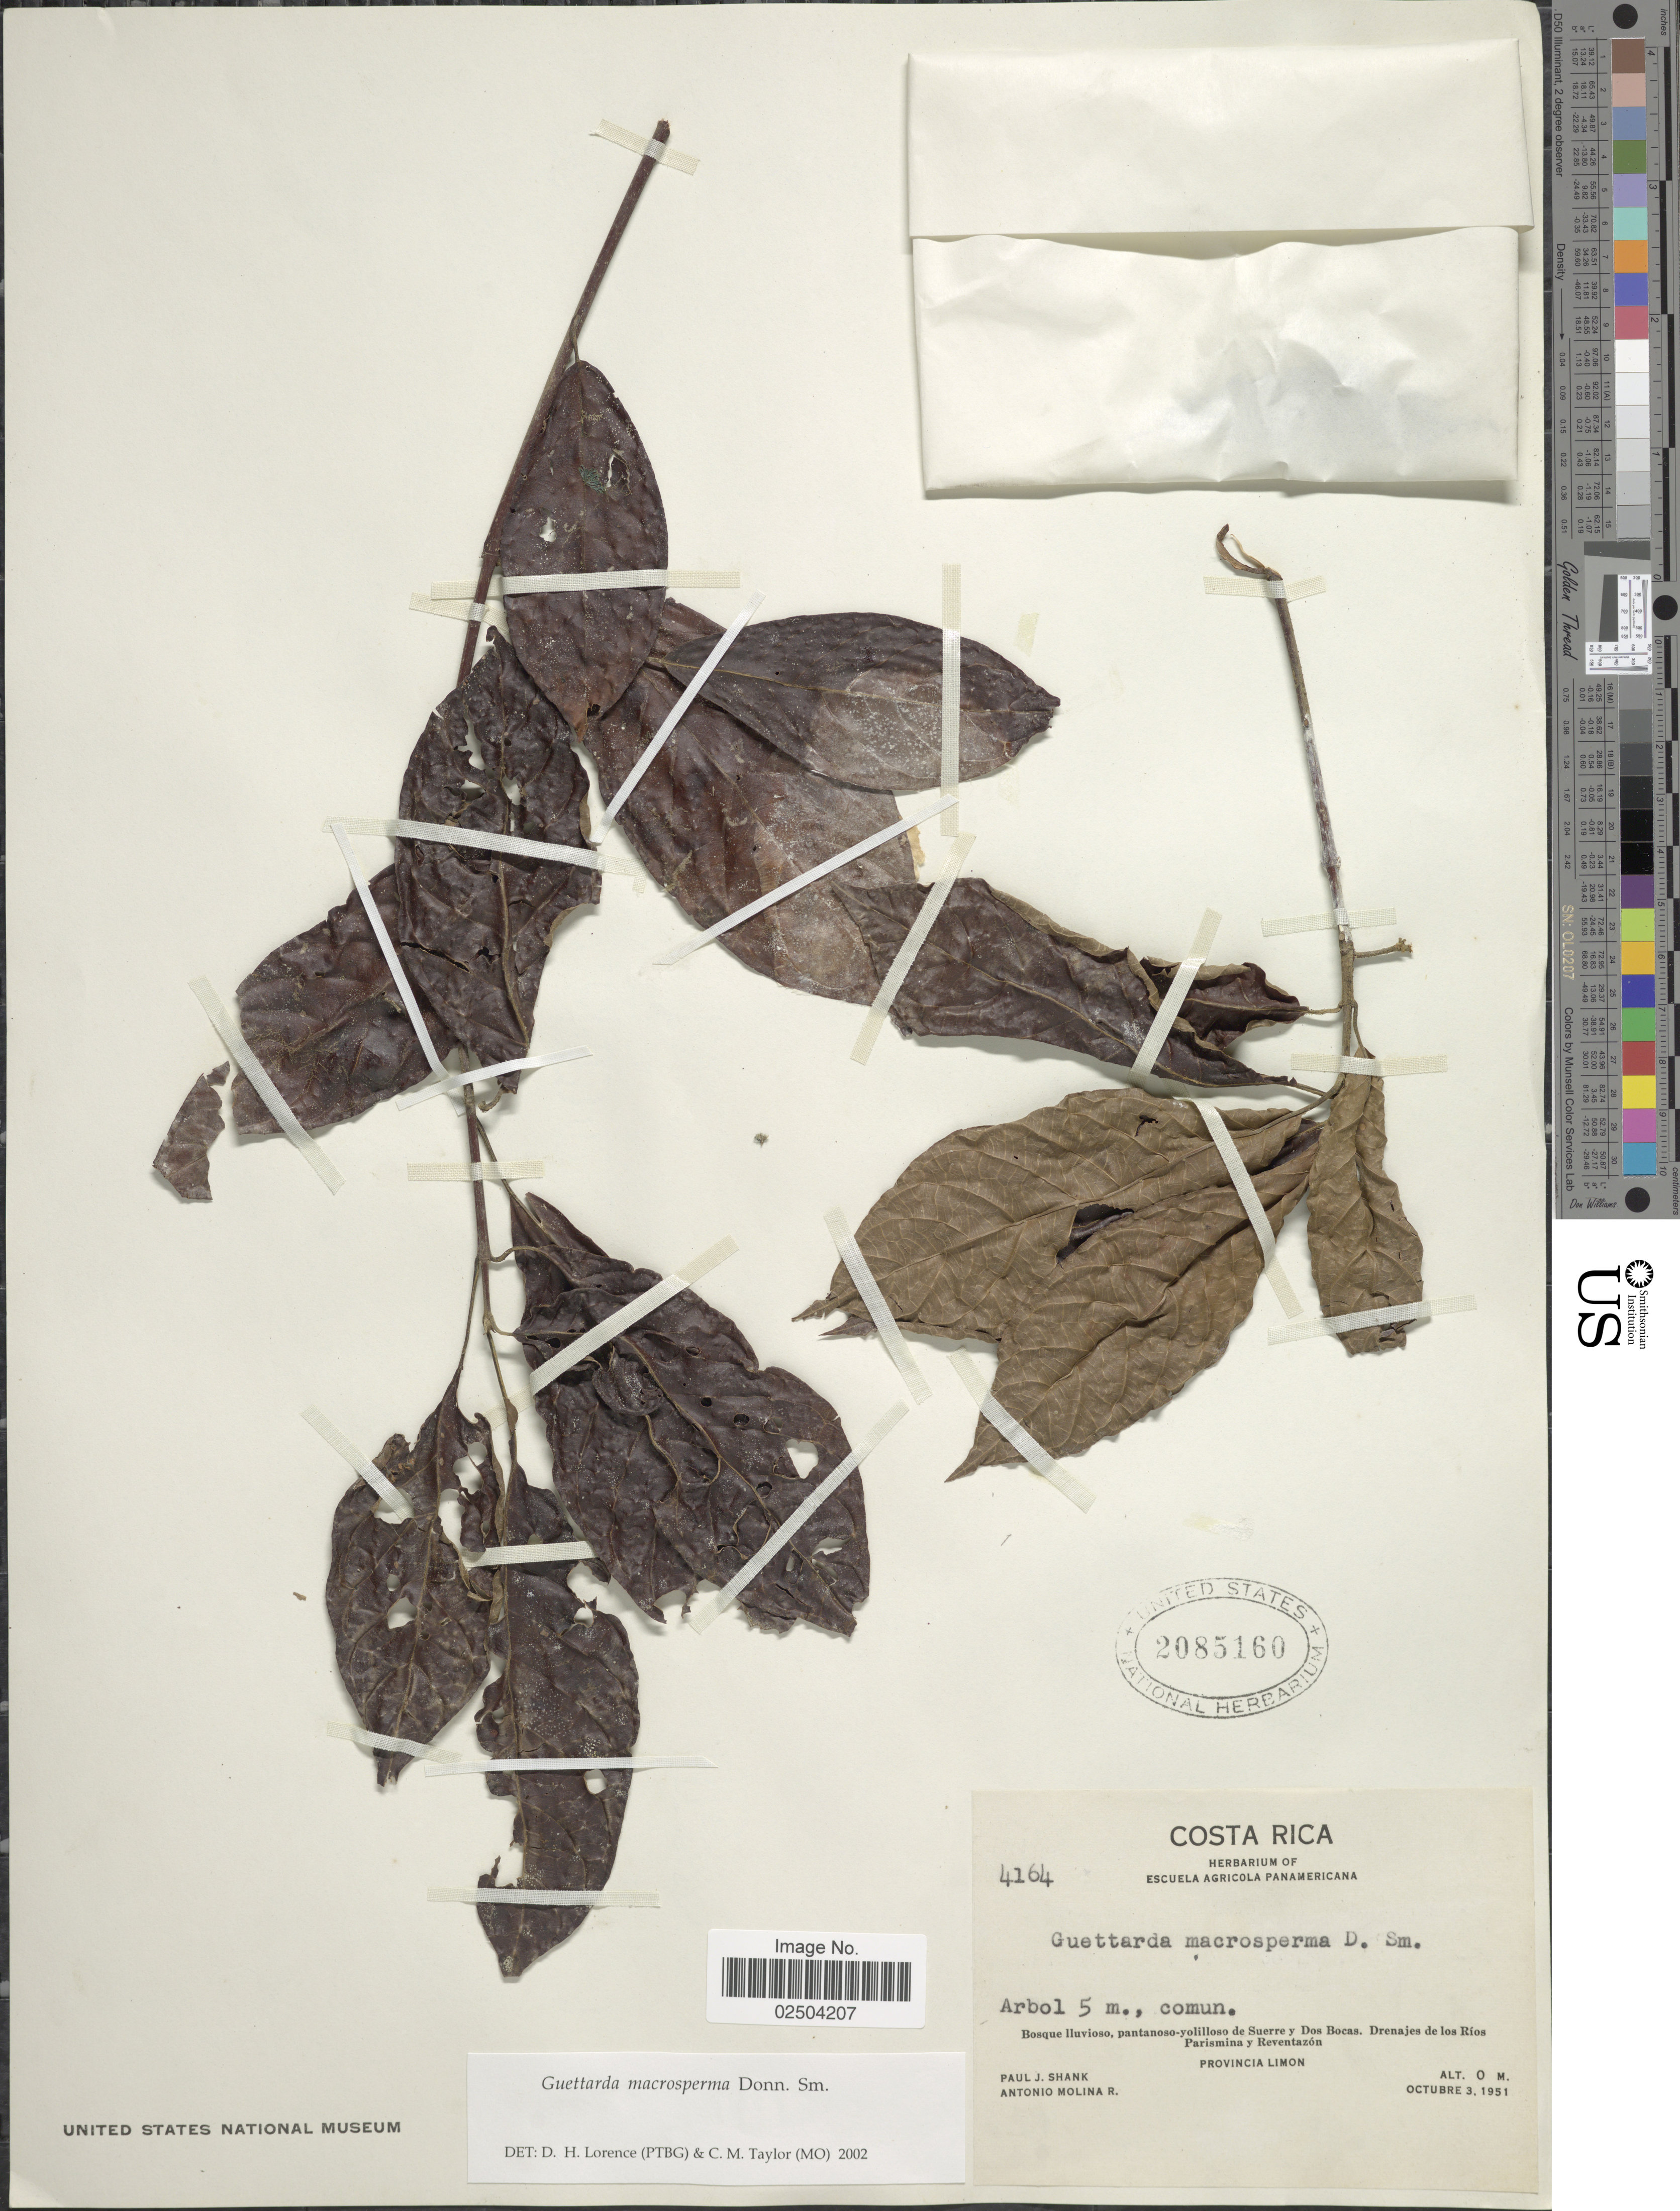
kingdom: Plantae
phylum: Tracheophyta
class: Magnoliopsida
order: Gentianales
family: Rubiaceae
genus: Guettarda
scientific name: Guettarda macrosperma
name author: Donn. Sm.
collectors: P. J. Shank & A. Molina R.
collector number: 4164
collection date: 1951-10-03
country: Costa Rica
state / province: Limón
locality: Bosque Iluvioso, pantanoso-yolilloso de Suerre y Dos Bocas. Drenajes de los Rios Parismina y Reventazon.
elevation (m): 0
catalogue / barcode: US 2085160